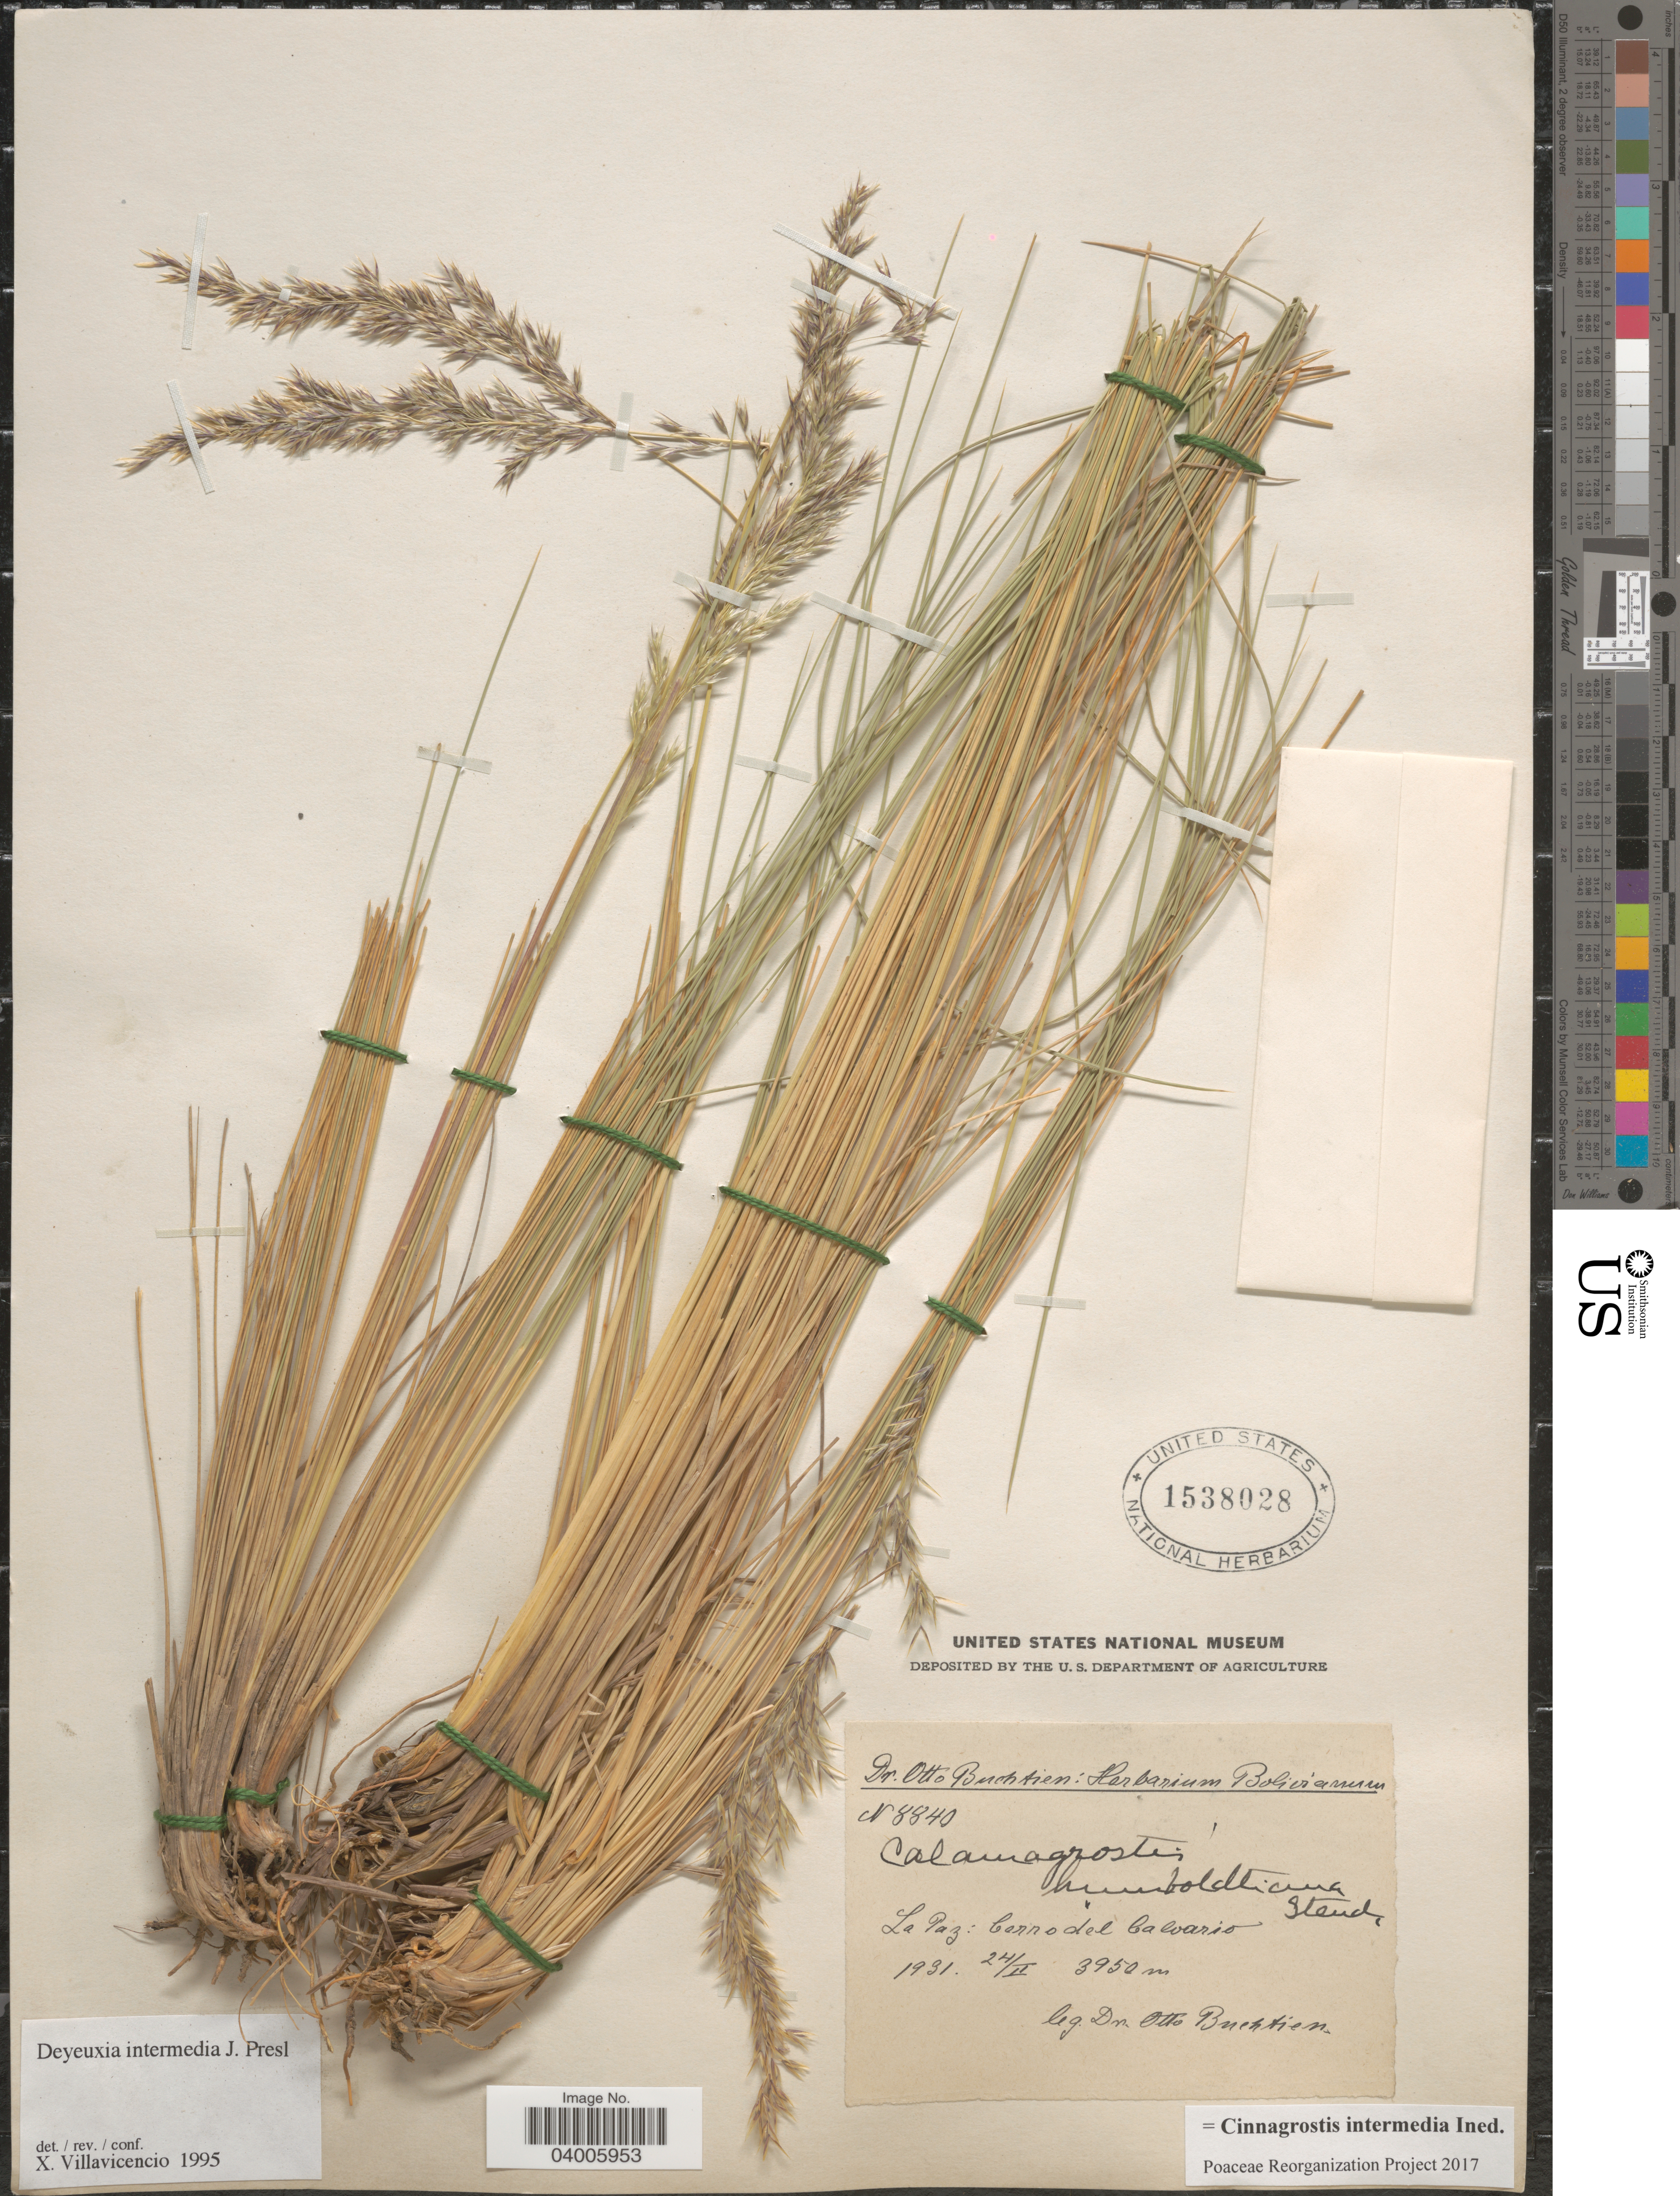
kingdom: Plantae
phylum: Tracheophyta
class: Liliopsida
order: Poales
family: Poaceae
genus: Cinnagrostis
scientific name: Cinnagrostis intermedia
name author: (J. Presl) P.M. Peterson et al.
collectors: O. Buchtien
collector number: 8840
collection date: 1931-02-24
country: Bolivia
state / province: La Paz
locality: Cerro del Calvario.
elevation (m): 3950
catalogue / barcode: US 1538028